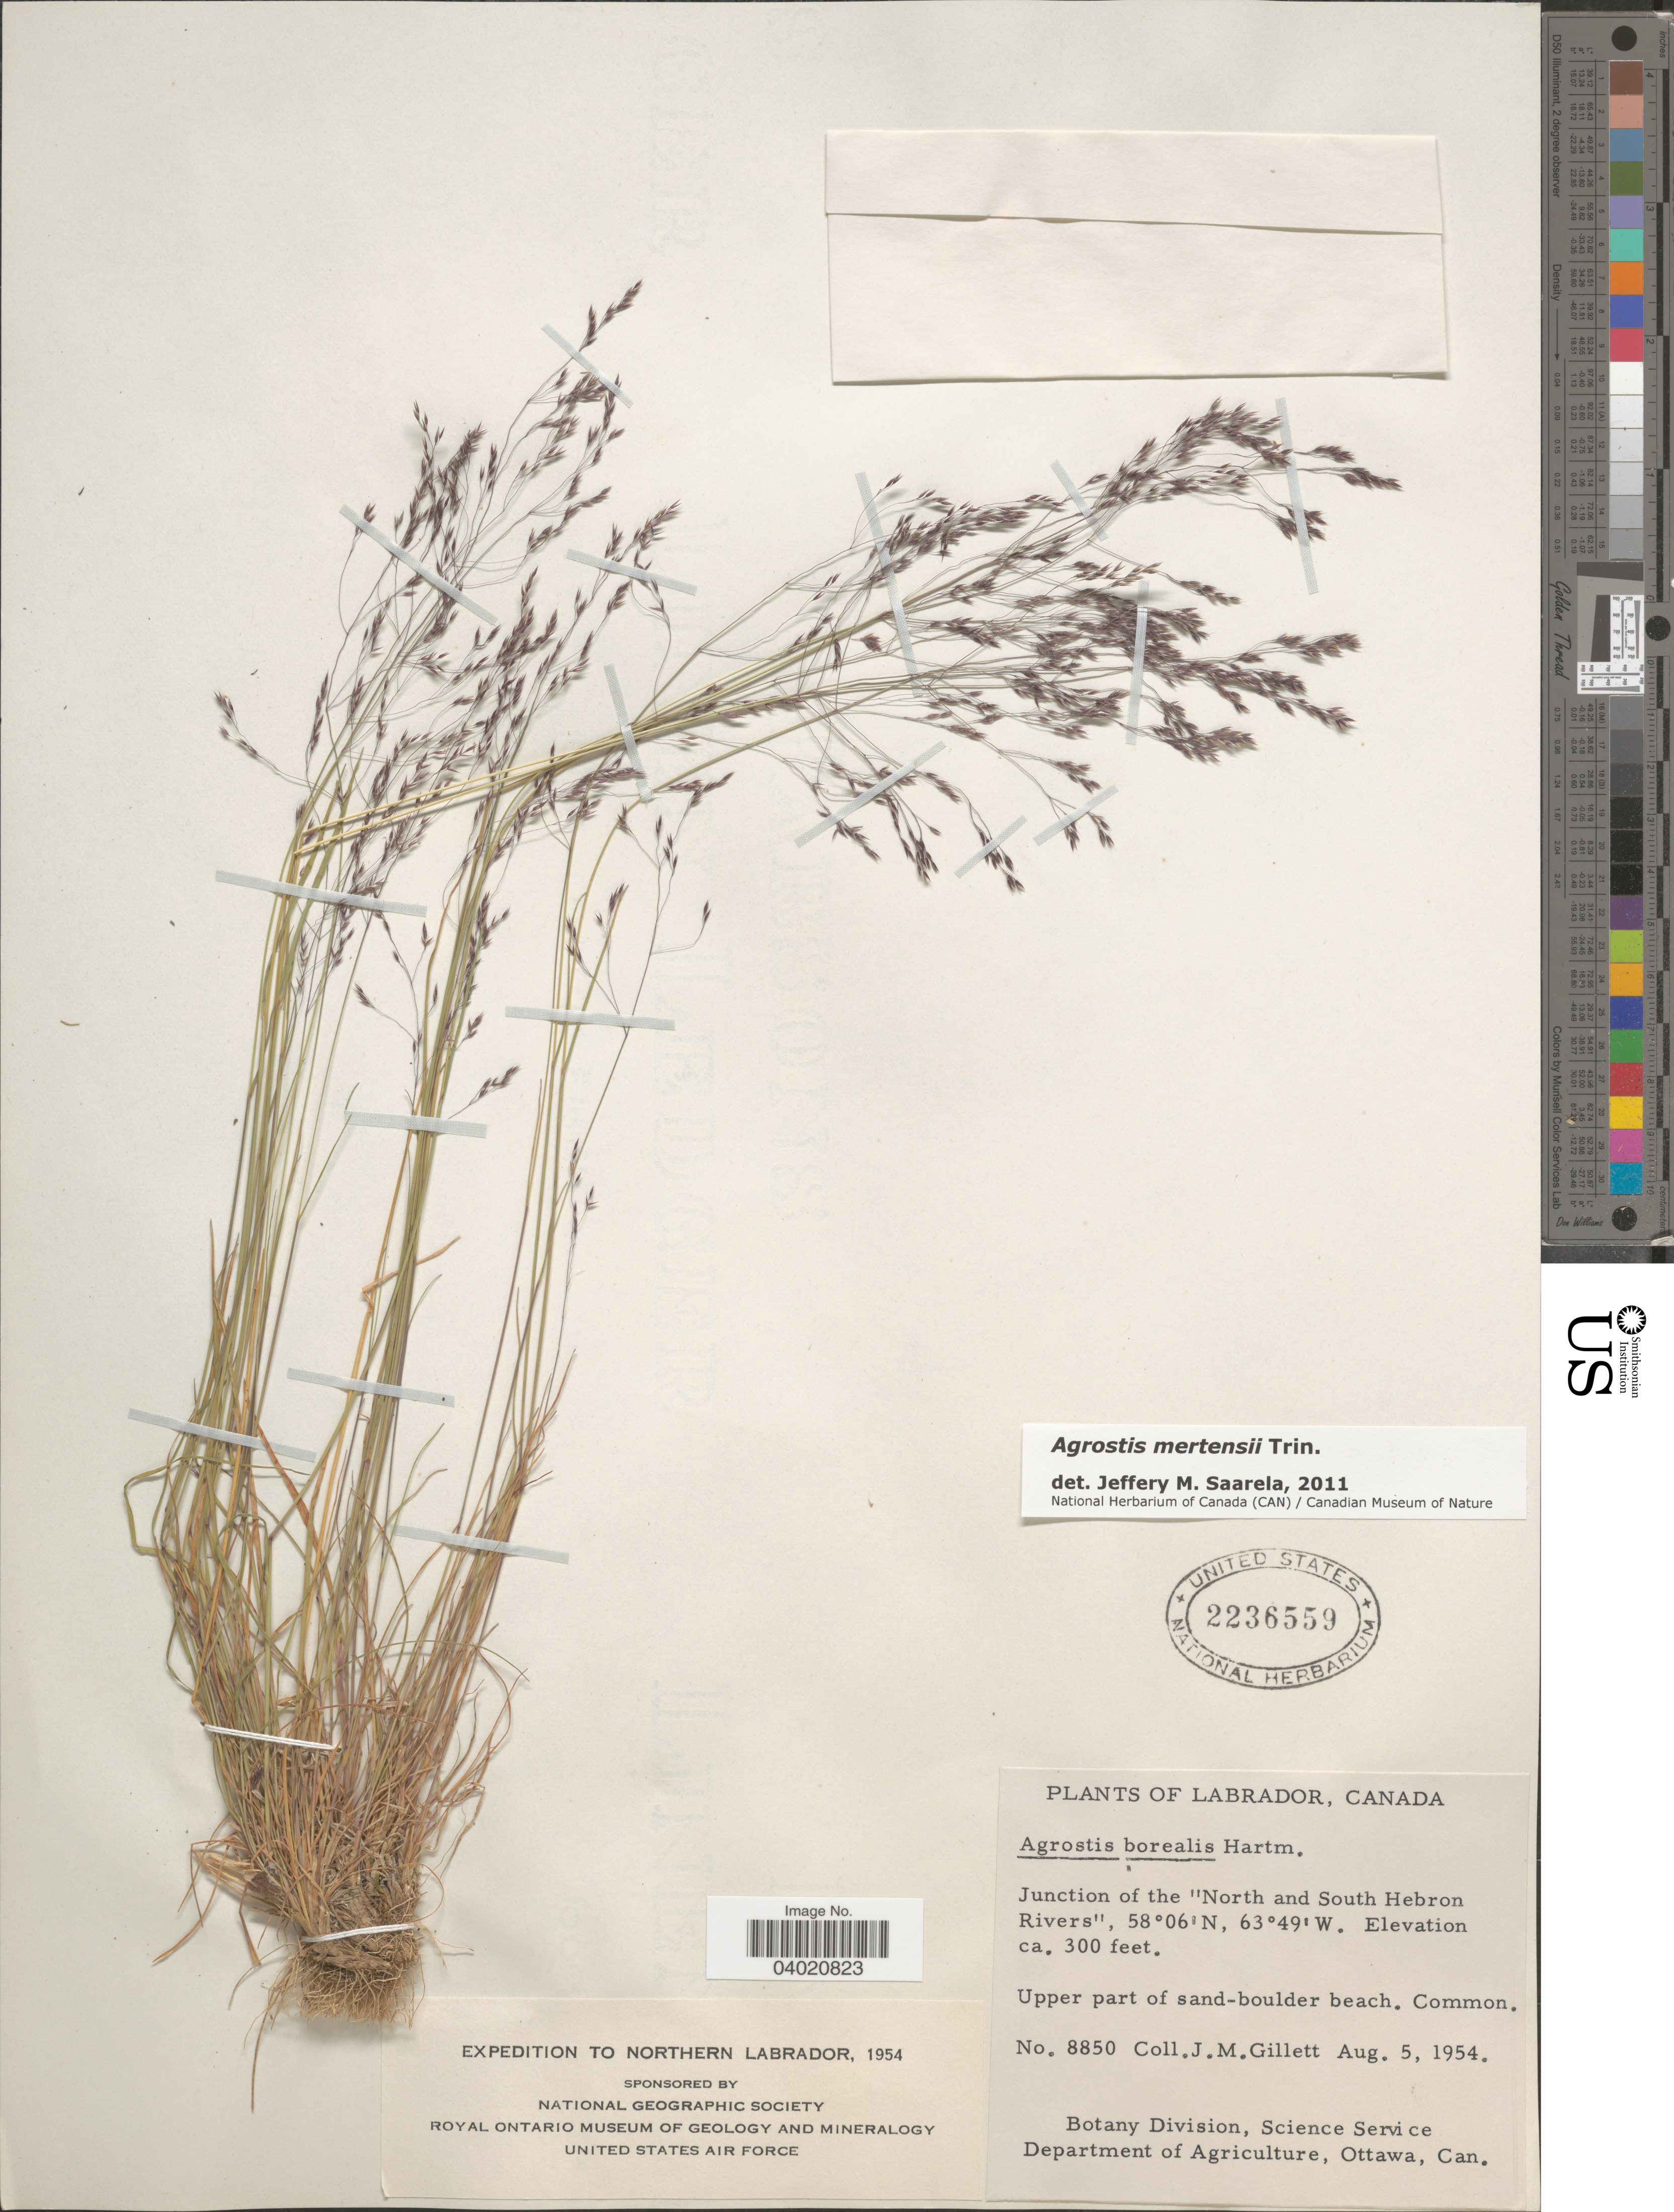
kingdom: Plantae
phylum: Tracheophyta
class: Liliopsida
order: Poales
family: Poaceae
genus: Agrostis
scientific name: Agrostis mertensii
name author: Trin.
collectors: J. M. Gillett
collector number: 8850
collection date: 1954-08-05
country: Canada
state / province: Newfoundland and Labrador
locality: Labrador. Junction of the "North and South Hebron Rivers". Upper part of sand-boulder beach.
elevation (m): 91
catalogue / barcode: US 2236559